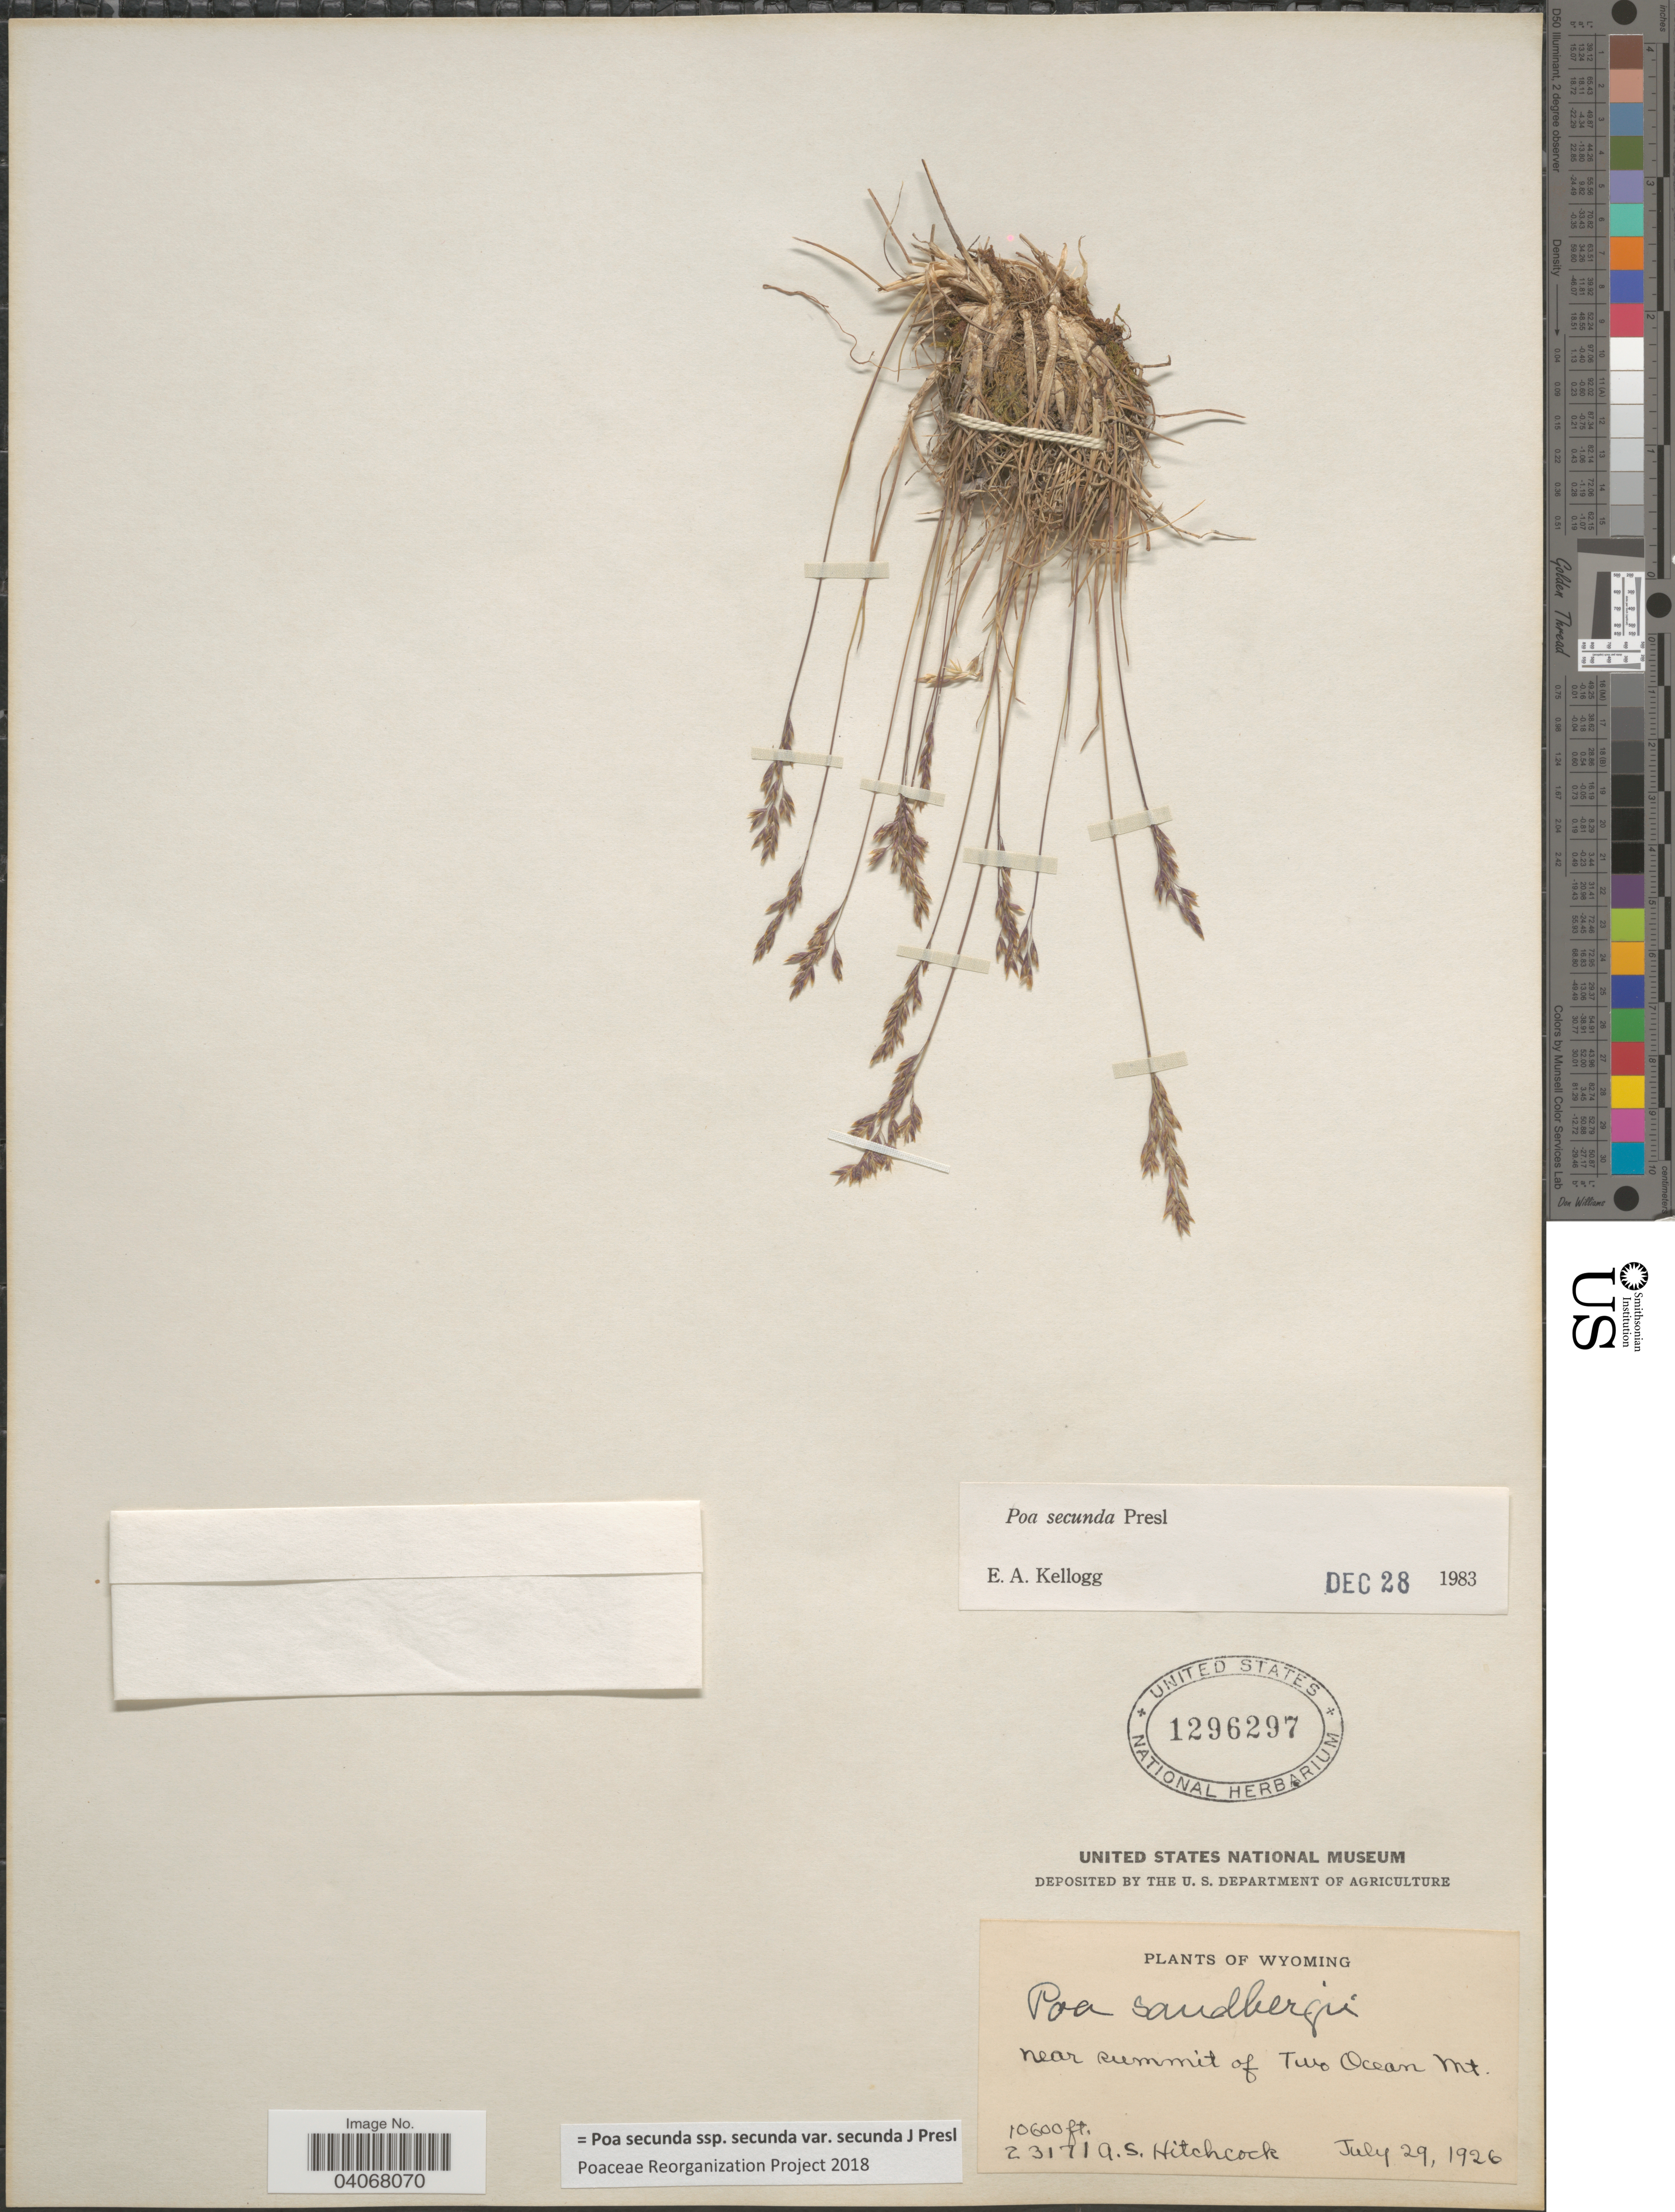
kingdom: Plantae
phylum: Tracheophyta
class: Liliopsida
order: Poales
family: Poaceae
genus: Poa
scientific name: Poa secunda subsp. secunda var. secunda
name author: J. Presl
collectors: A. S. Hitchcock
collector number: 23171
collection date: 1926-07-29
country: United States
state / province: Wyoming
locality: Near summit of Two Ocean Mt.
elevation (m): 3231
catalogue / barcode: US 1296297